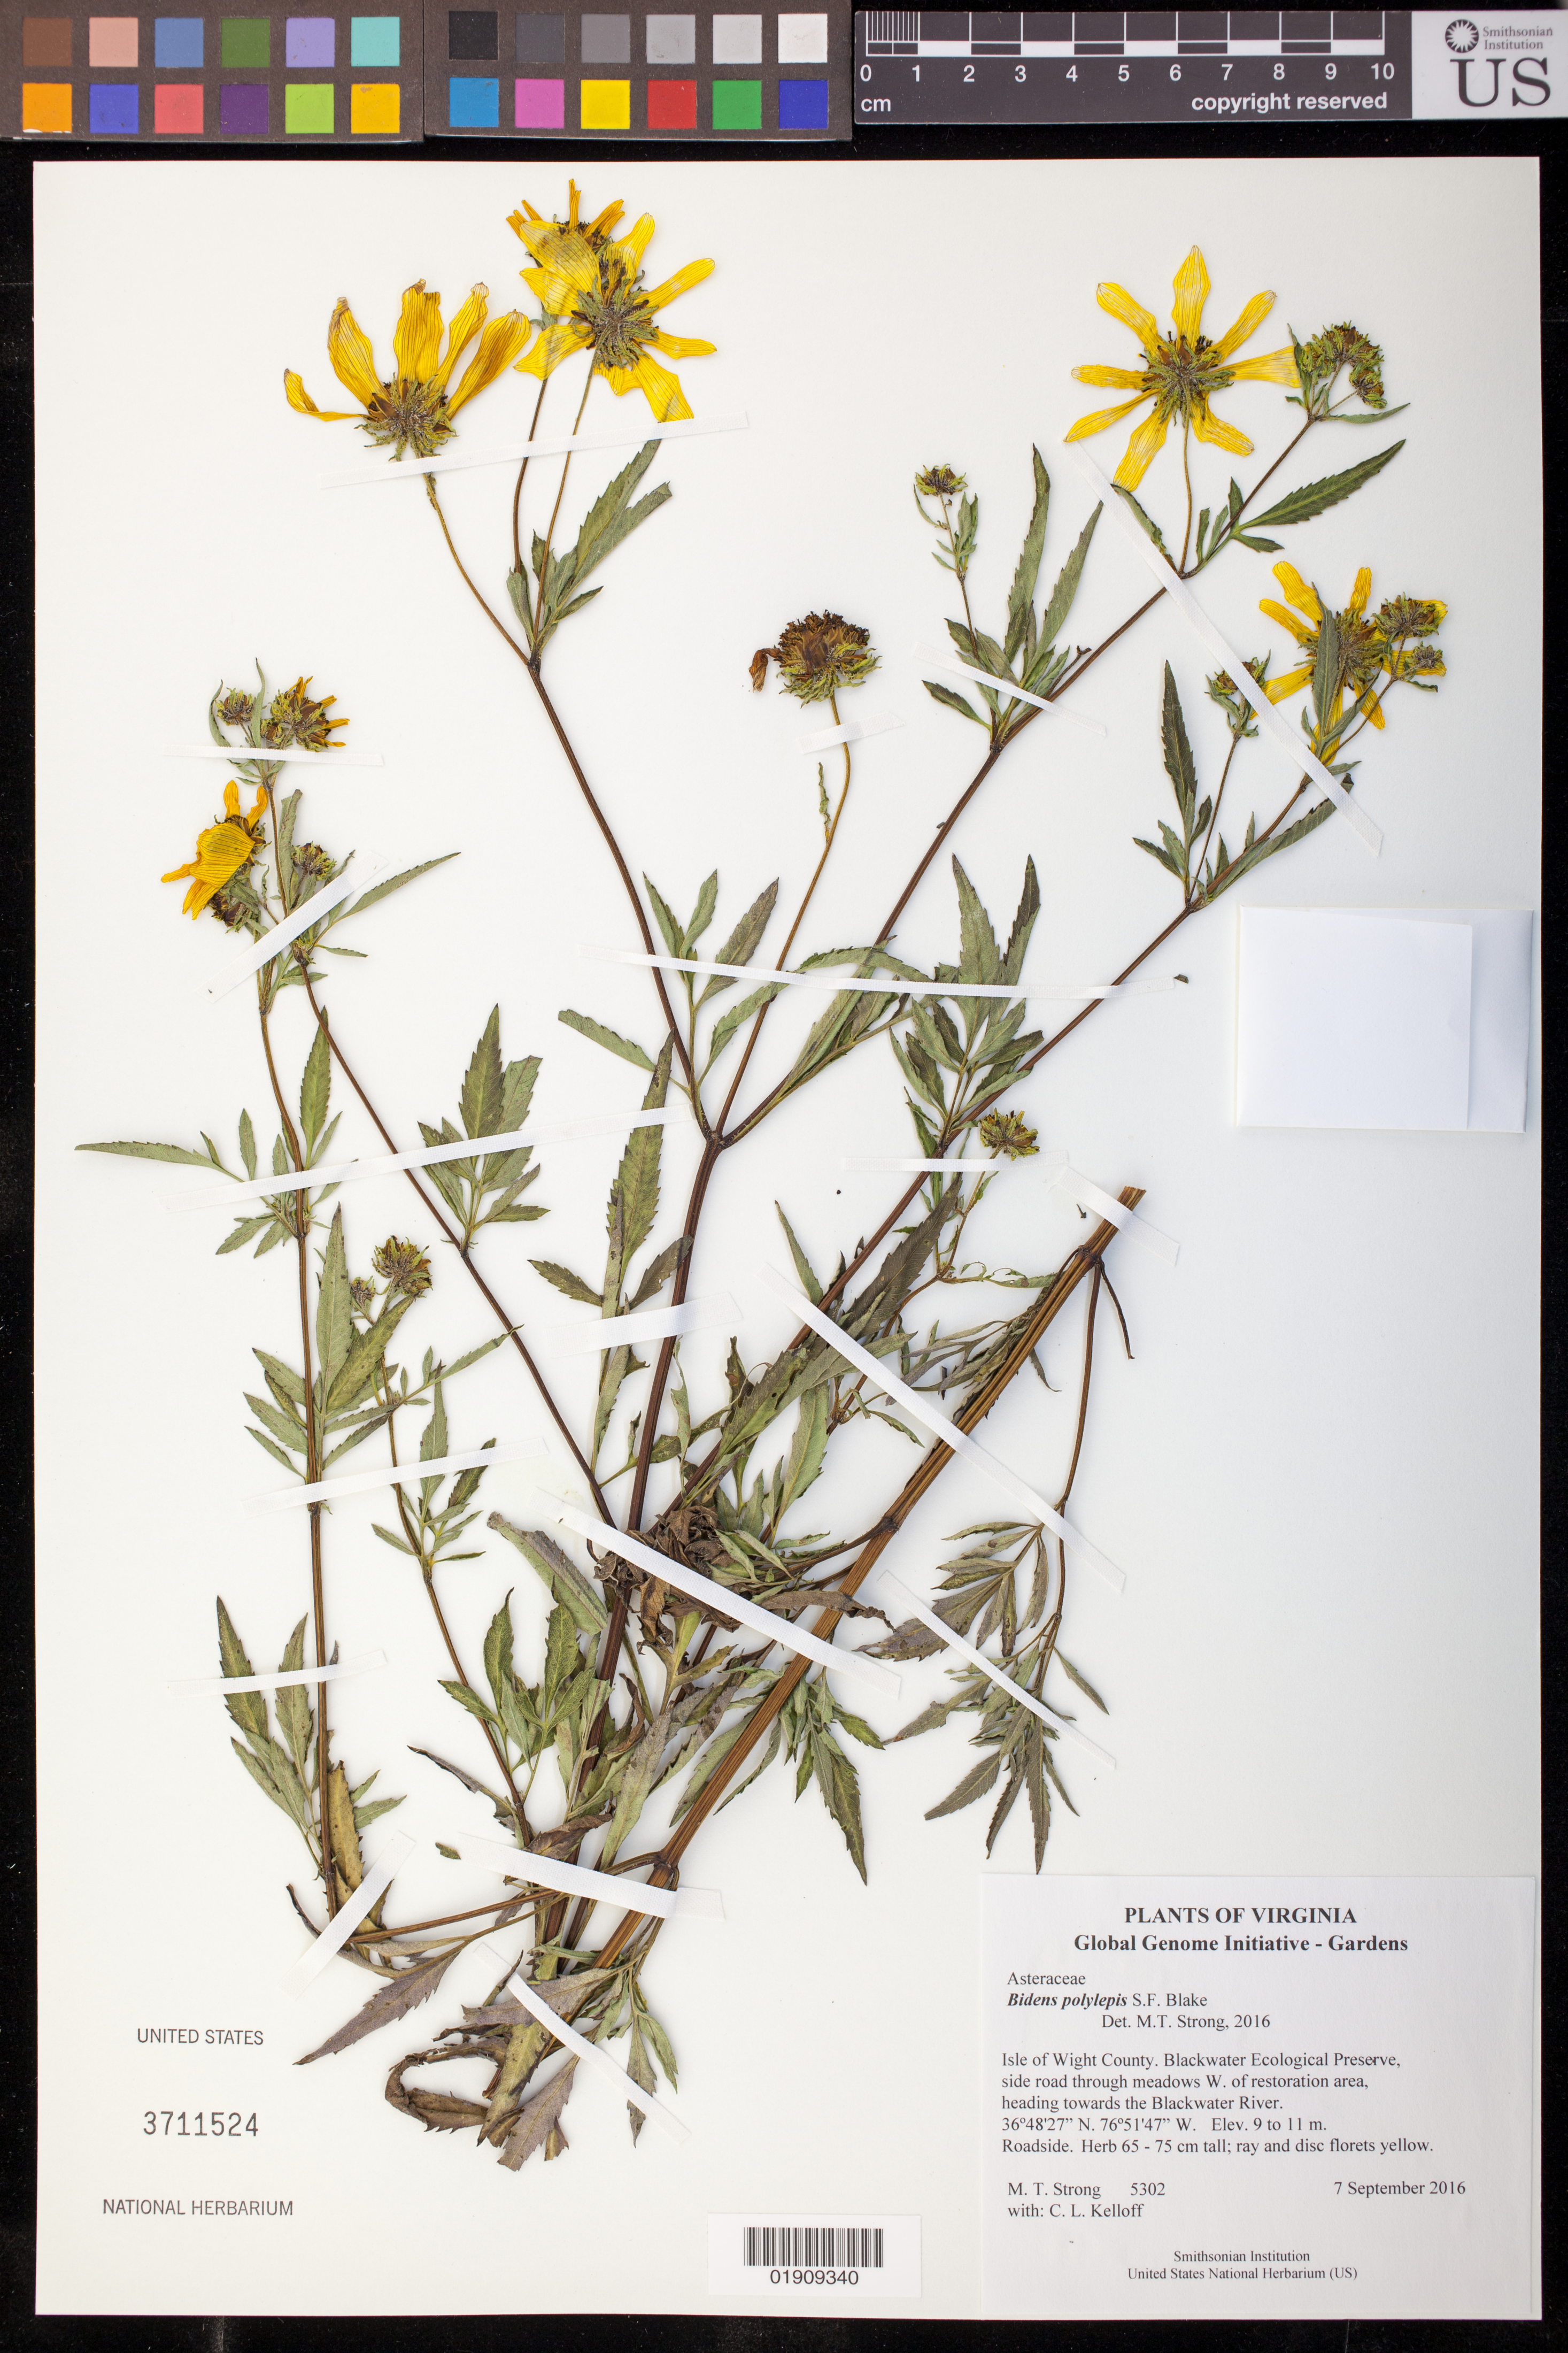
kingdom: Plantae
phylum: Tracheophyta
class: Magnoliopsida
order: Asterales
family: Asteraceae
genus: Bidens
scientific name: Bidens polylepis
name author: S.F. Blake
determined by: Strong, Mark T., (BOT), Smithsonian Institution - National Museum of Natural History (UNITED STATES)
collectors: M. T. Strong & C. L. Kelloff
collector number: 5302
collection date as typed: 7 September 2016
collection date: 2016-09-07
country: United States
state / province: Virginia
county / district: Isle of Wight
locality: Blackwater Ecological Preserve, side road through meadows W of restoration area, heading towards the Blackwater River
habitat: Roadside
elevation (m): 9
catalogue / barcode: US 3711524